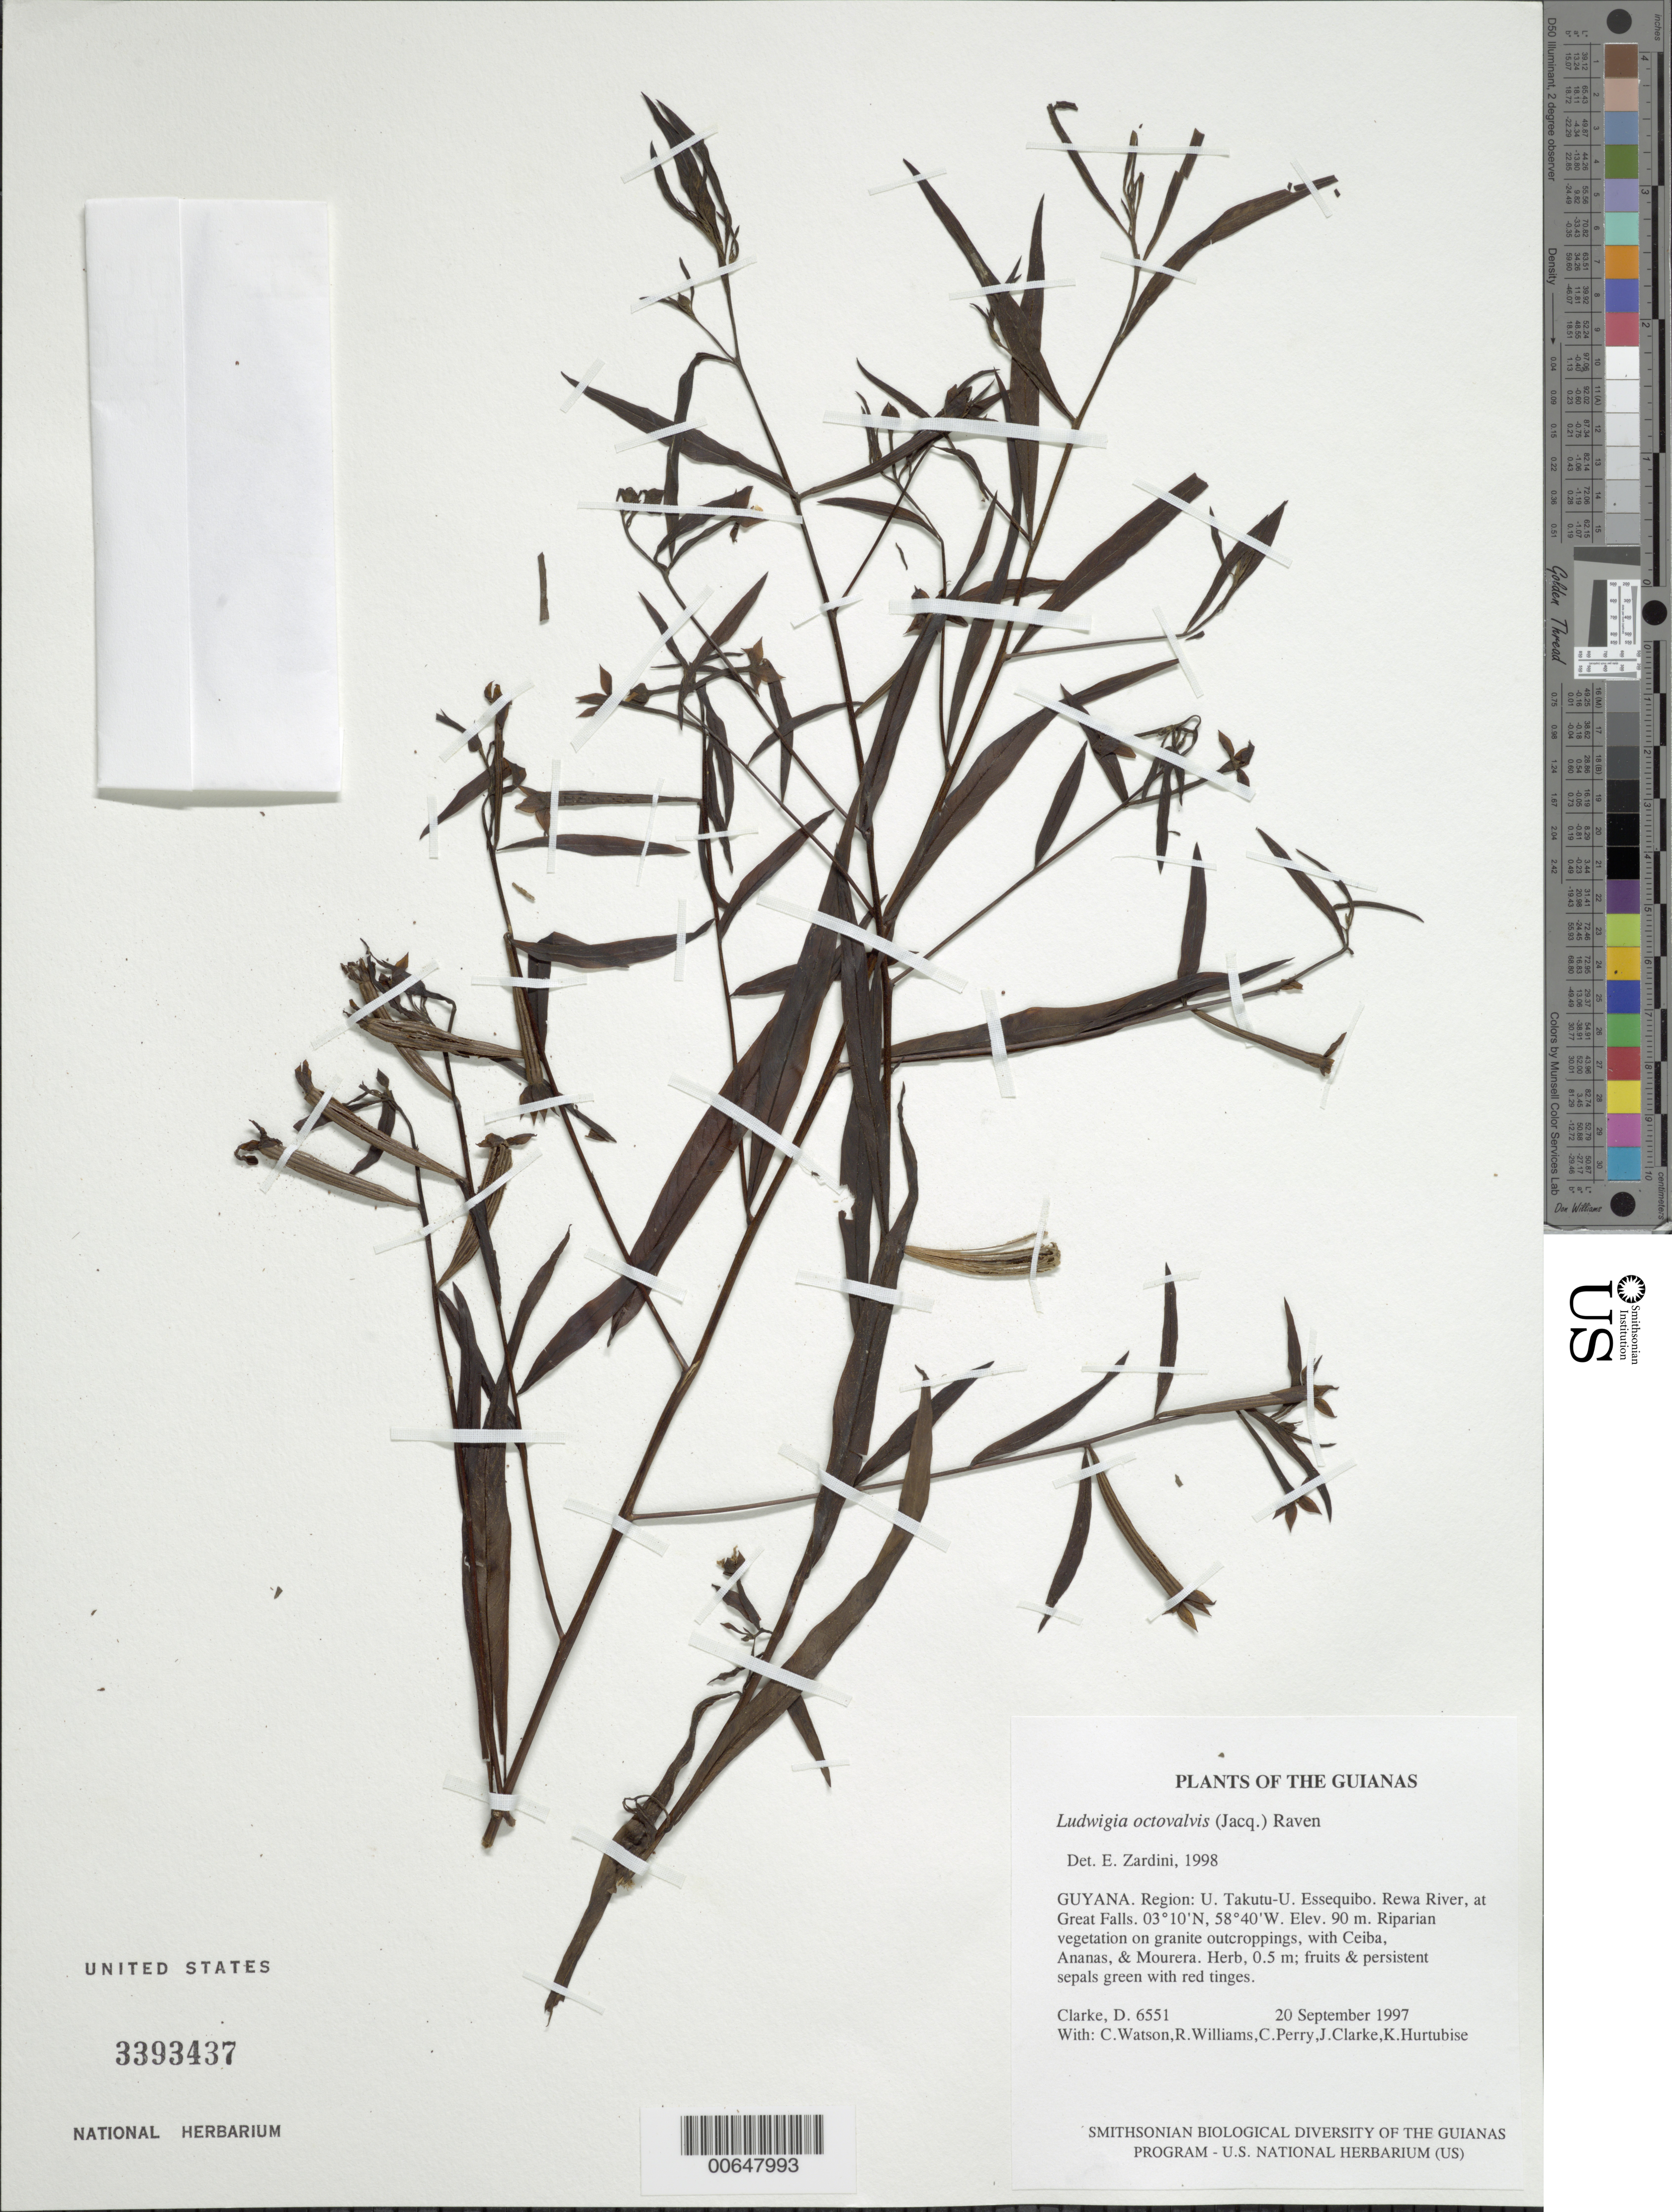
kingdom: Plantae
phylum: Tracheophyta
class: Magnoliopsida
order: Myrtales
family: Onagraceae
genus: Ludwigia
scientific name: Ludwigia octovalvis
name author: (Jacq.) P.H. Raven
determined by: Zardini, E. M.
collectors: H. D. Clarke, C. Watson, R. Williams, C. Perry, J. Clarke & K. Hurtubise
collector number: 6551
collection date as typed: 20 September 1997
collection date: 1997-09-20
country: Guyana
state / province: U. Takutu-U. Essequibo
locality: Rewa River, at Great Falls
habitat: Riparian vegetation on granite outcroppings, with Ceiba, Ananas, & Mourera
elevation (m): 90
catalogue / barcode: US 3393437